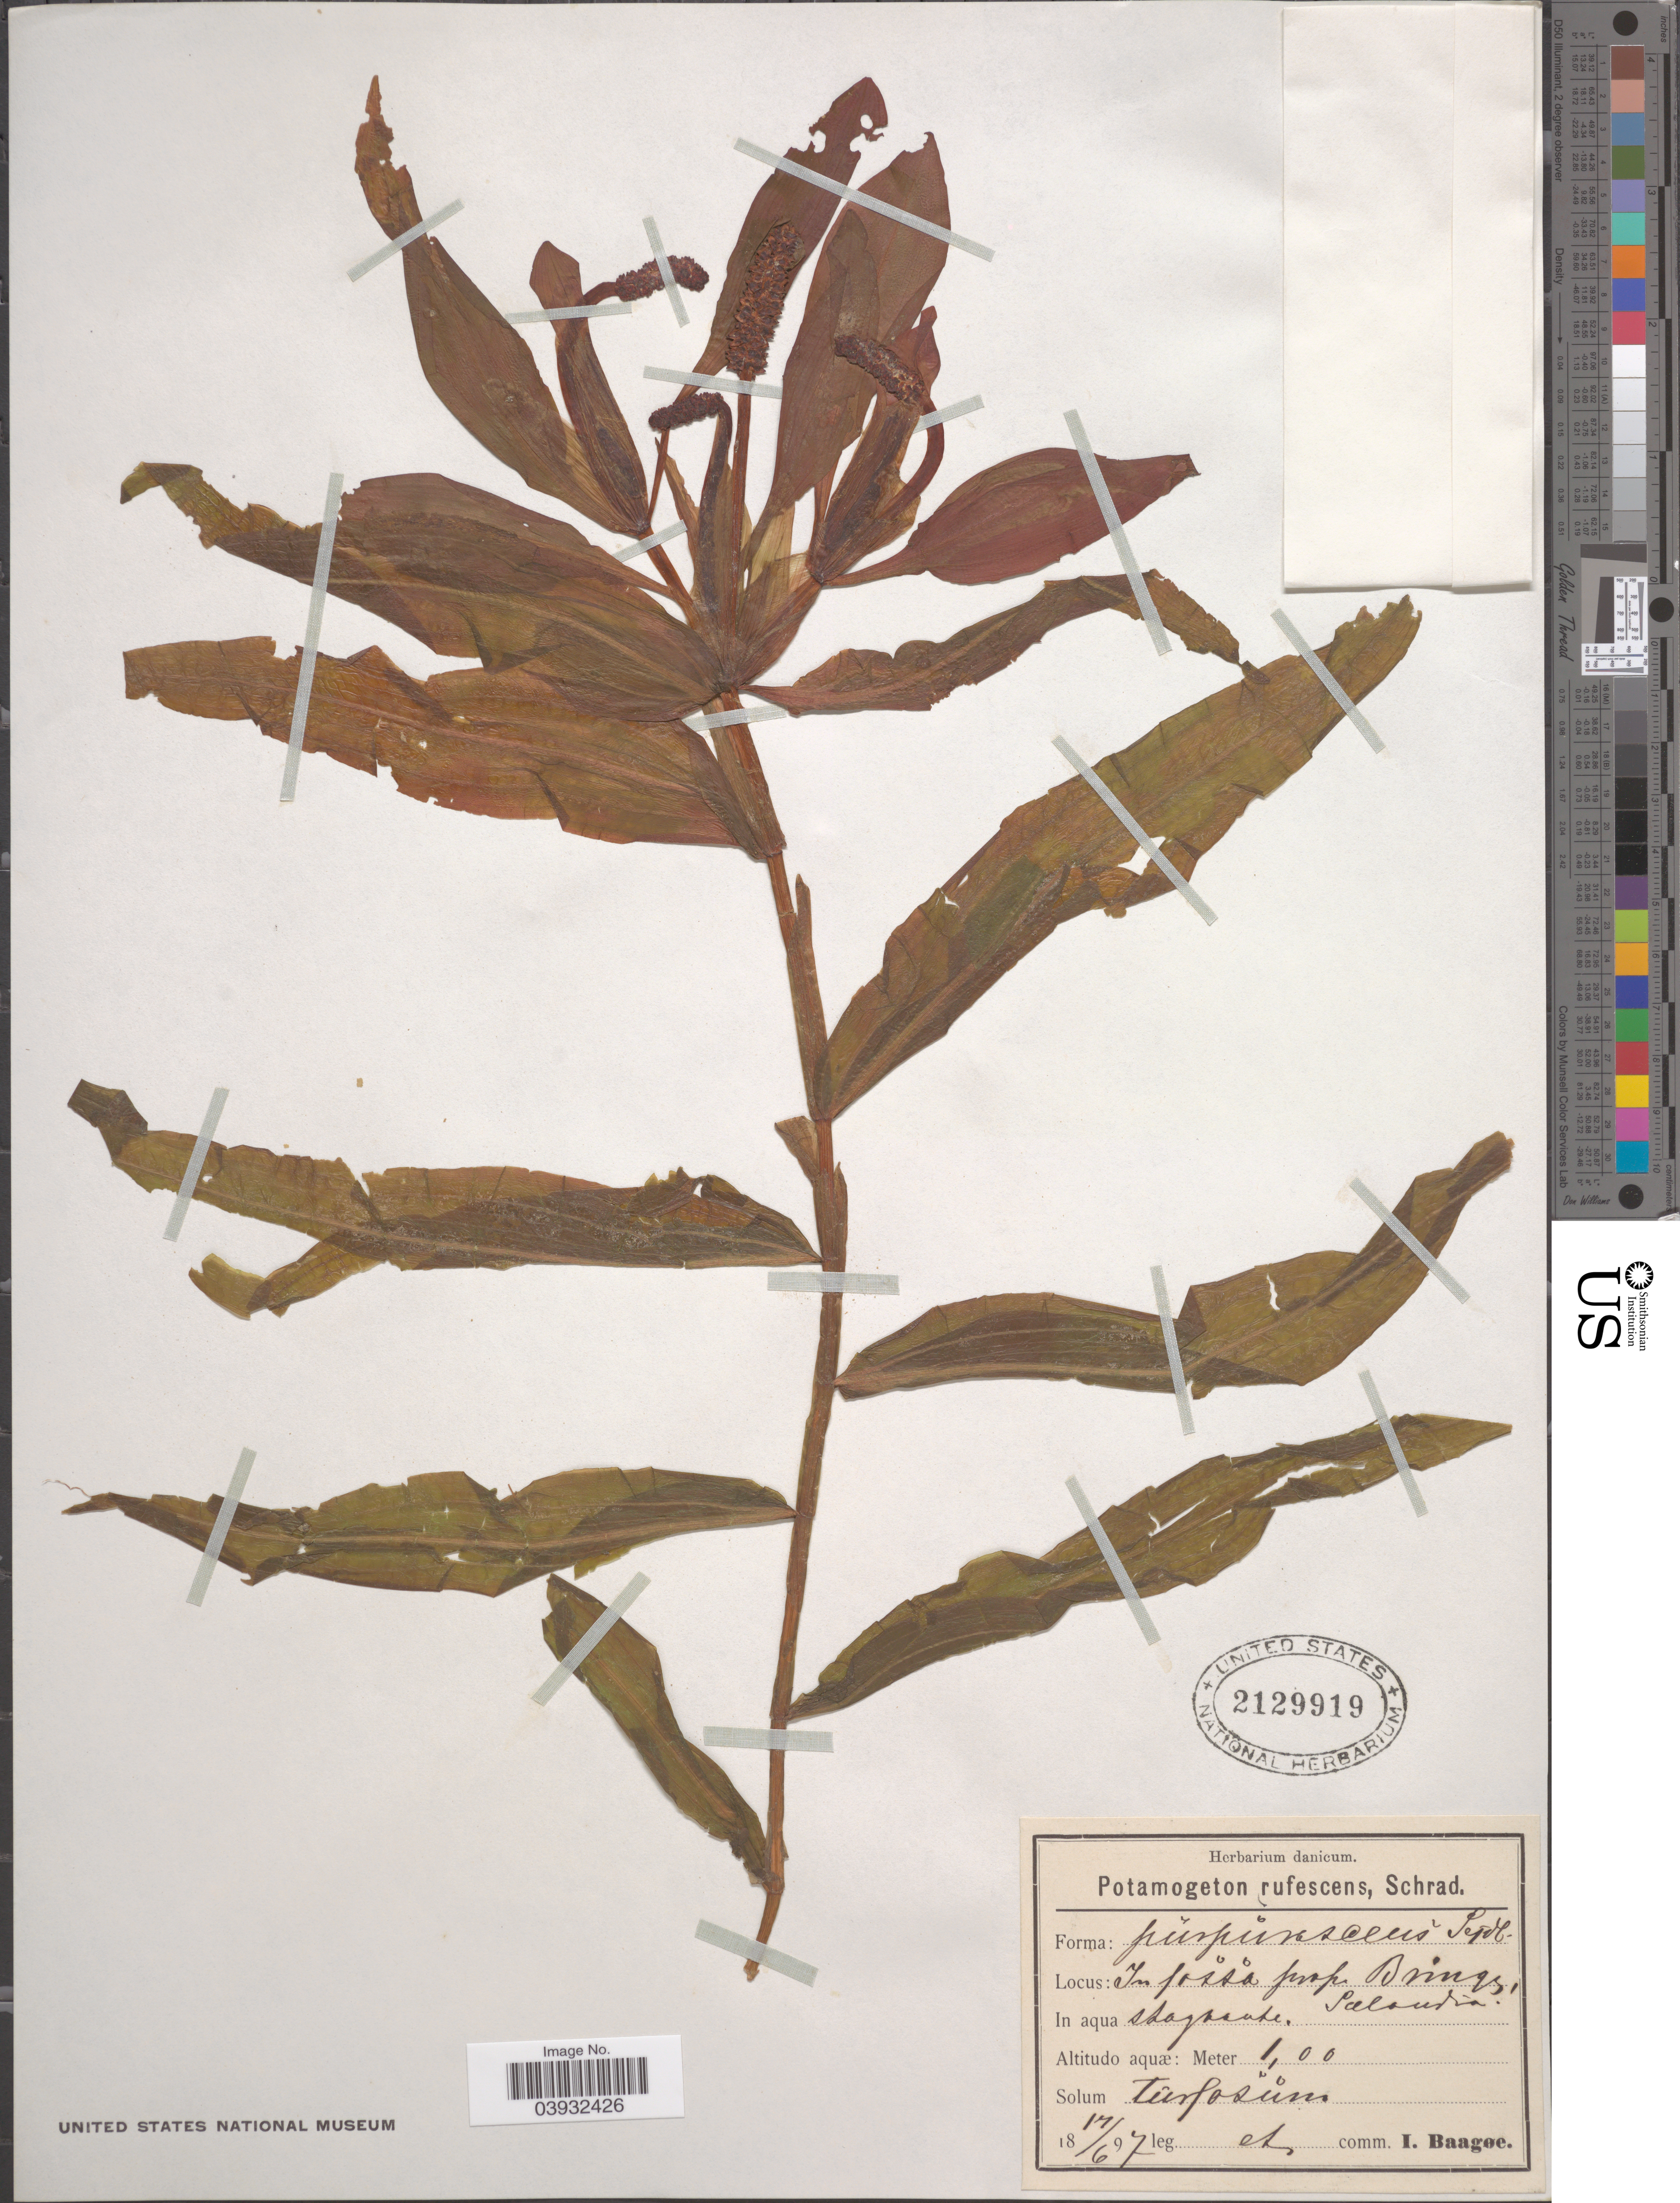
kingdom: Plantae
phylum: Tracheophyta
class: Liliopsida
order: Alismatales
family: Potamogetonaceae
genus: Potamogeton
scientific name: Potamogeton rufescens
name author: Schrad.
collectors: I. Baagøe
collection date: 1897-06-17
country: Denmark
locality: In fosså prope Brings, Salandia.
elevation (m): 1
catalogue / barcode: US 2129919